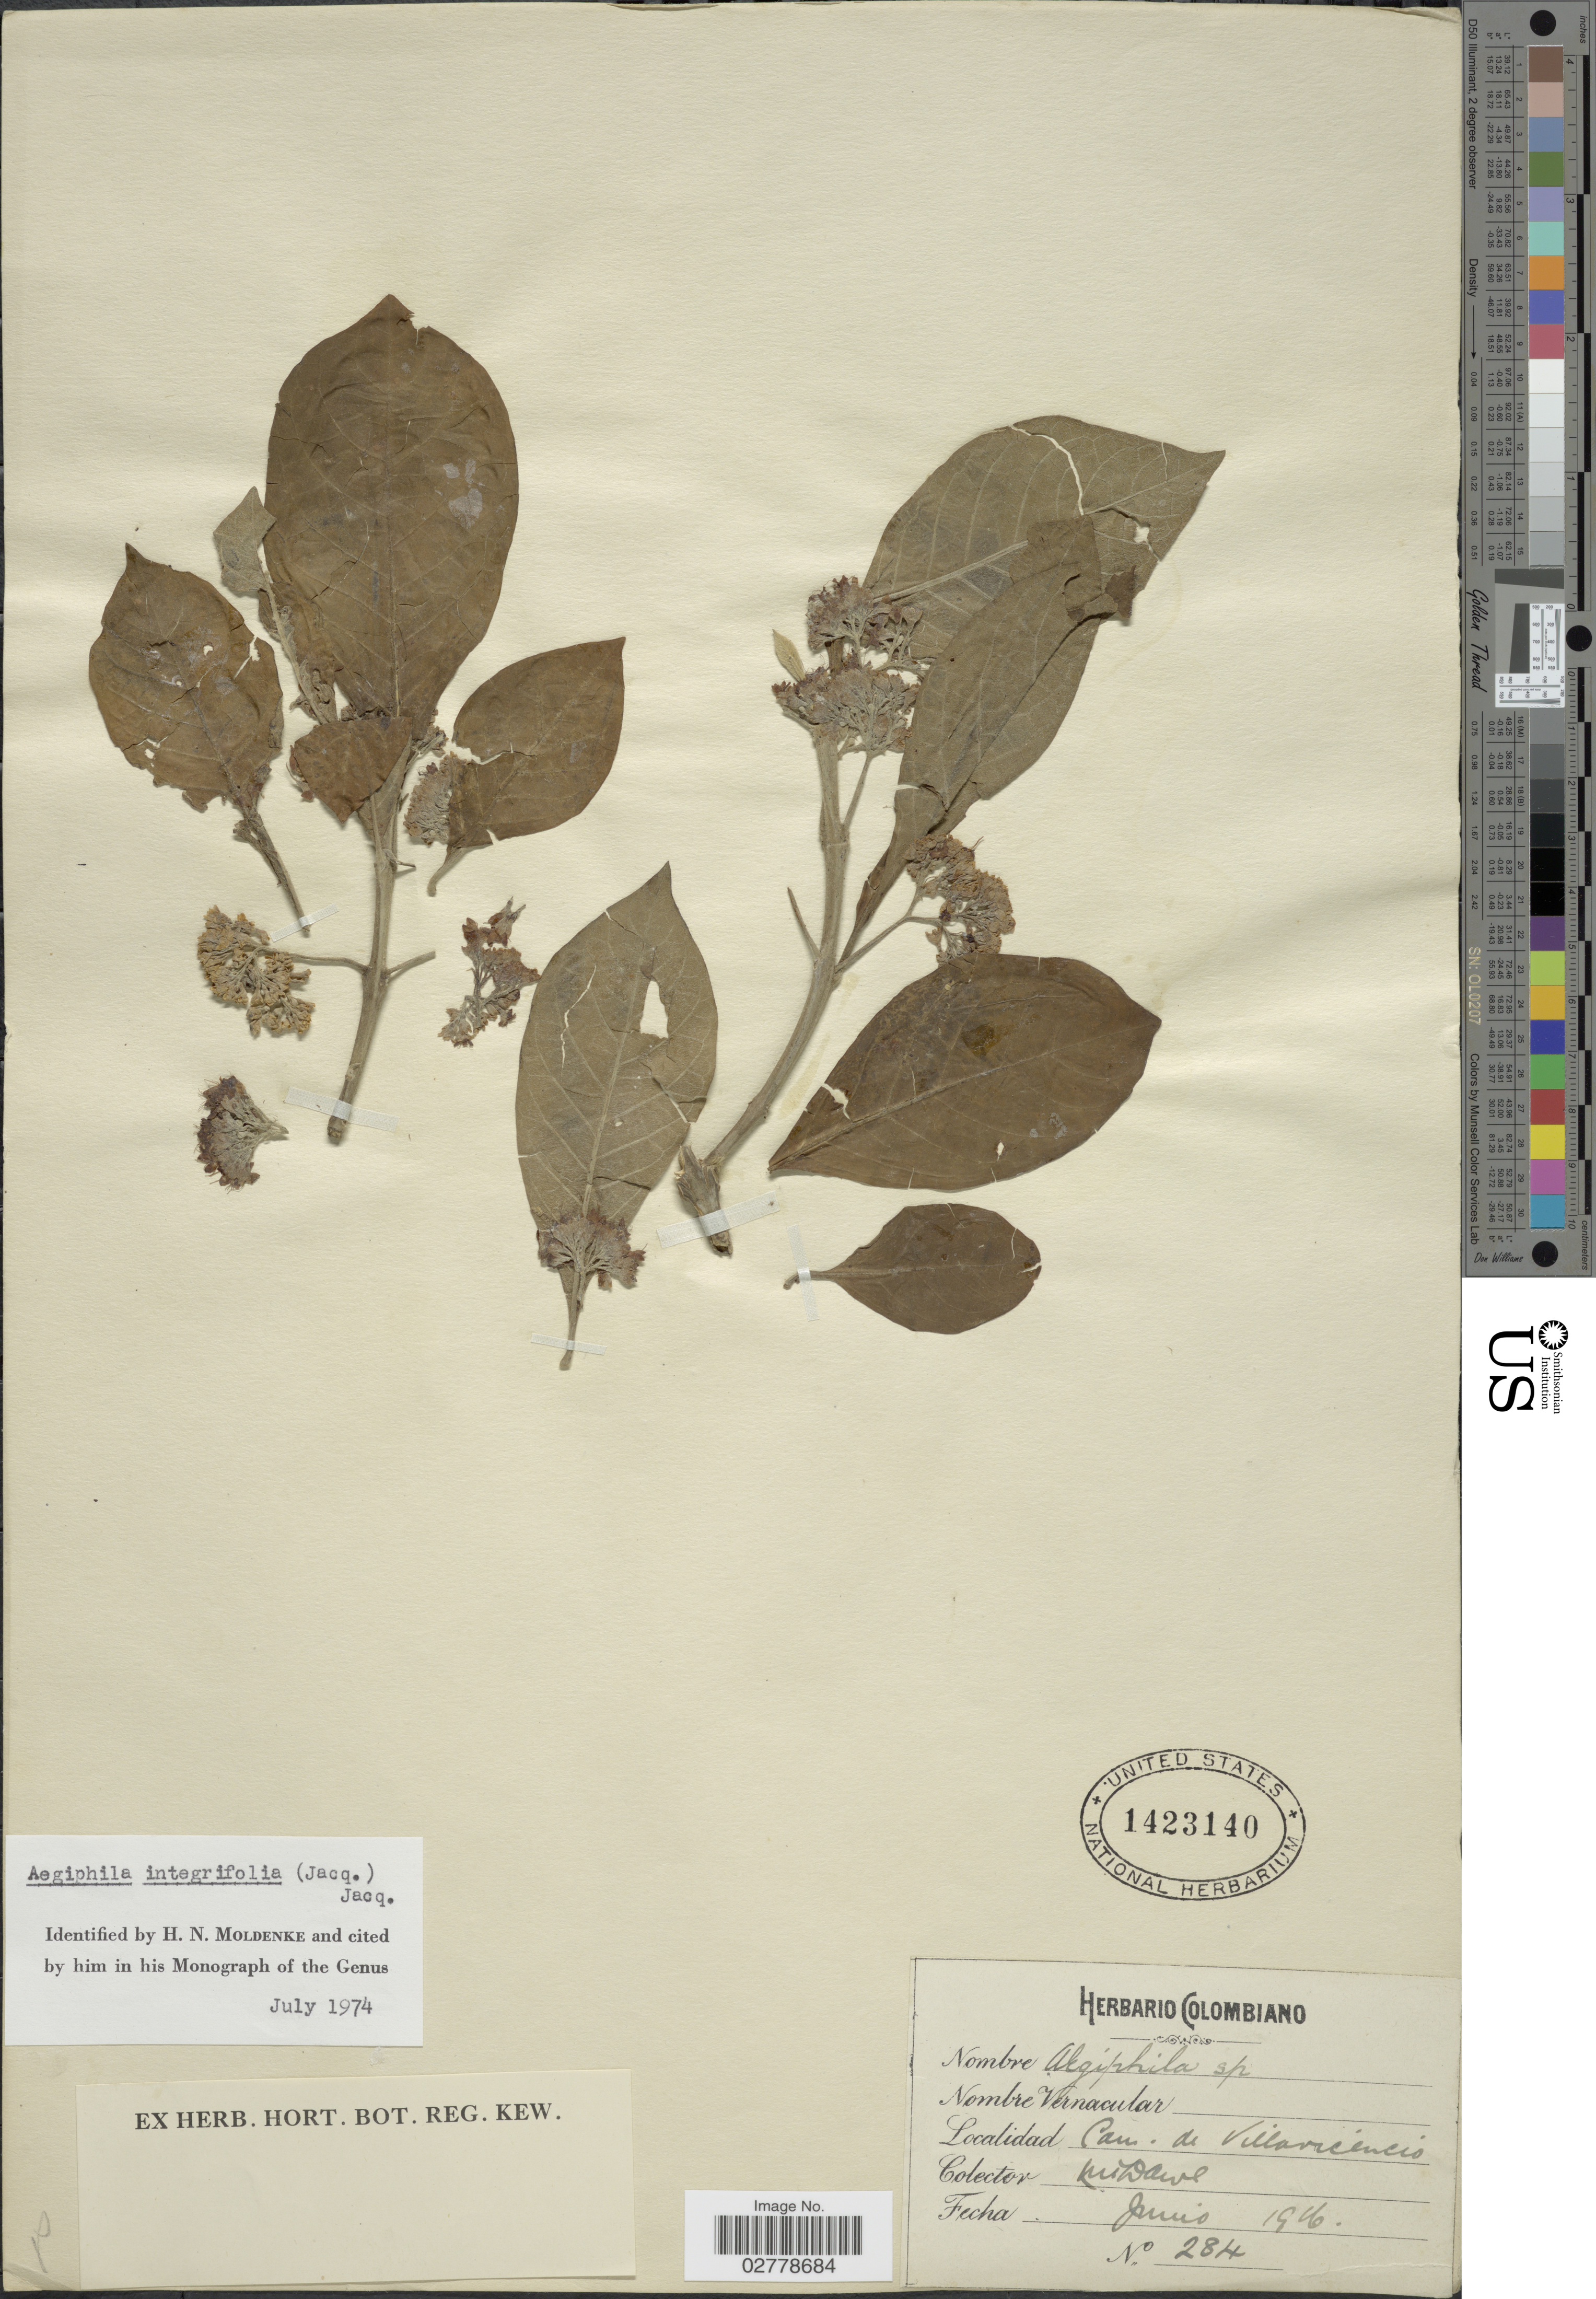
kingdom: Plantae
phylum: Tracheophyta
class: Magnoliopsida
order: Lamiales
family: Lamiaceae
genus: Aegiphila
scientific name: Aegiphila integrifolia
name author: (Jacq.) B.D. Jacks.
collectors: M. T. Dawe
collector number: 284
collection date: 1916-06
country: Colombia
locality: Cam. de Villarecensis.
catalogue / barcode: US 1423140